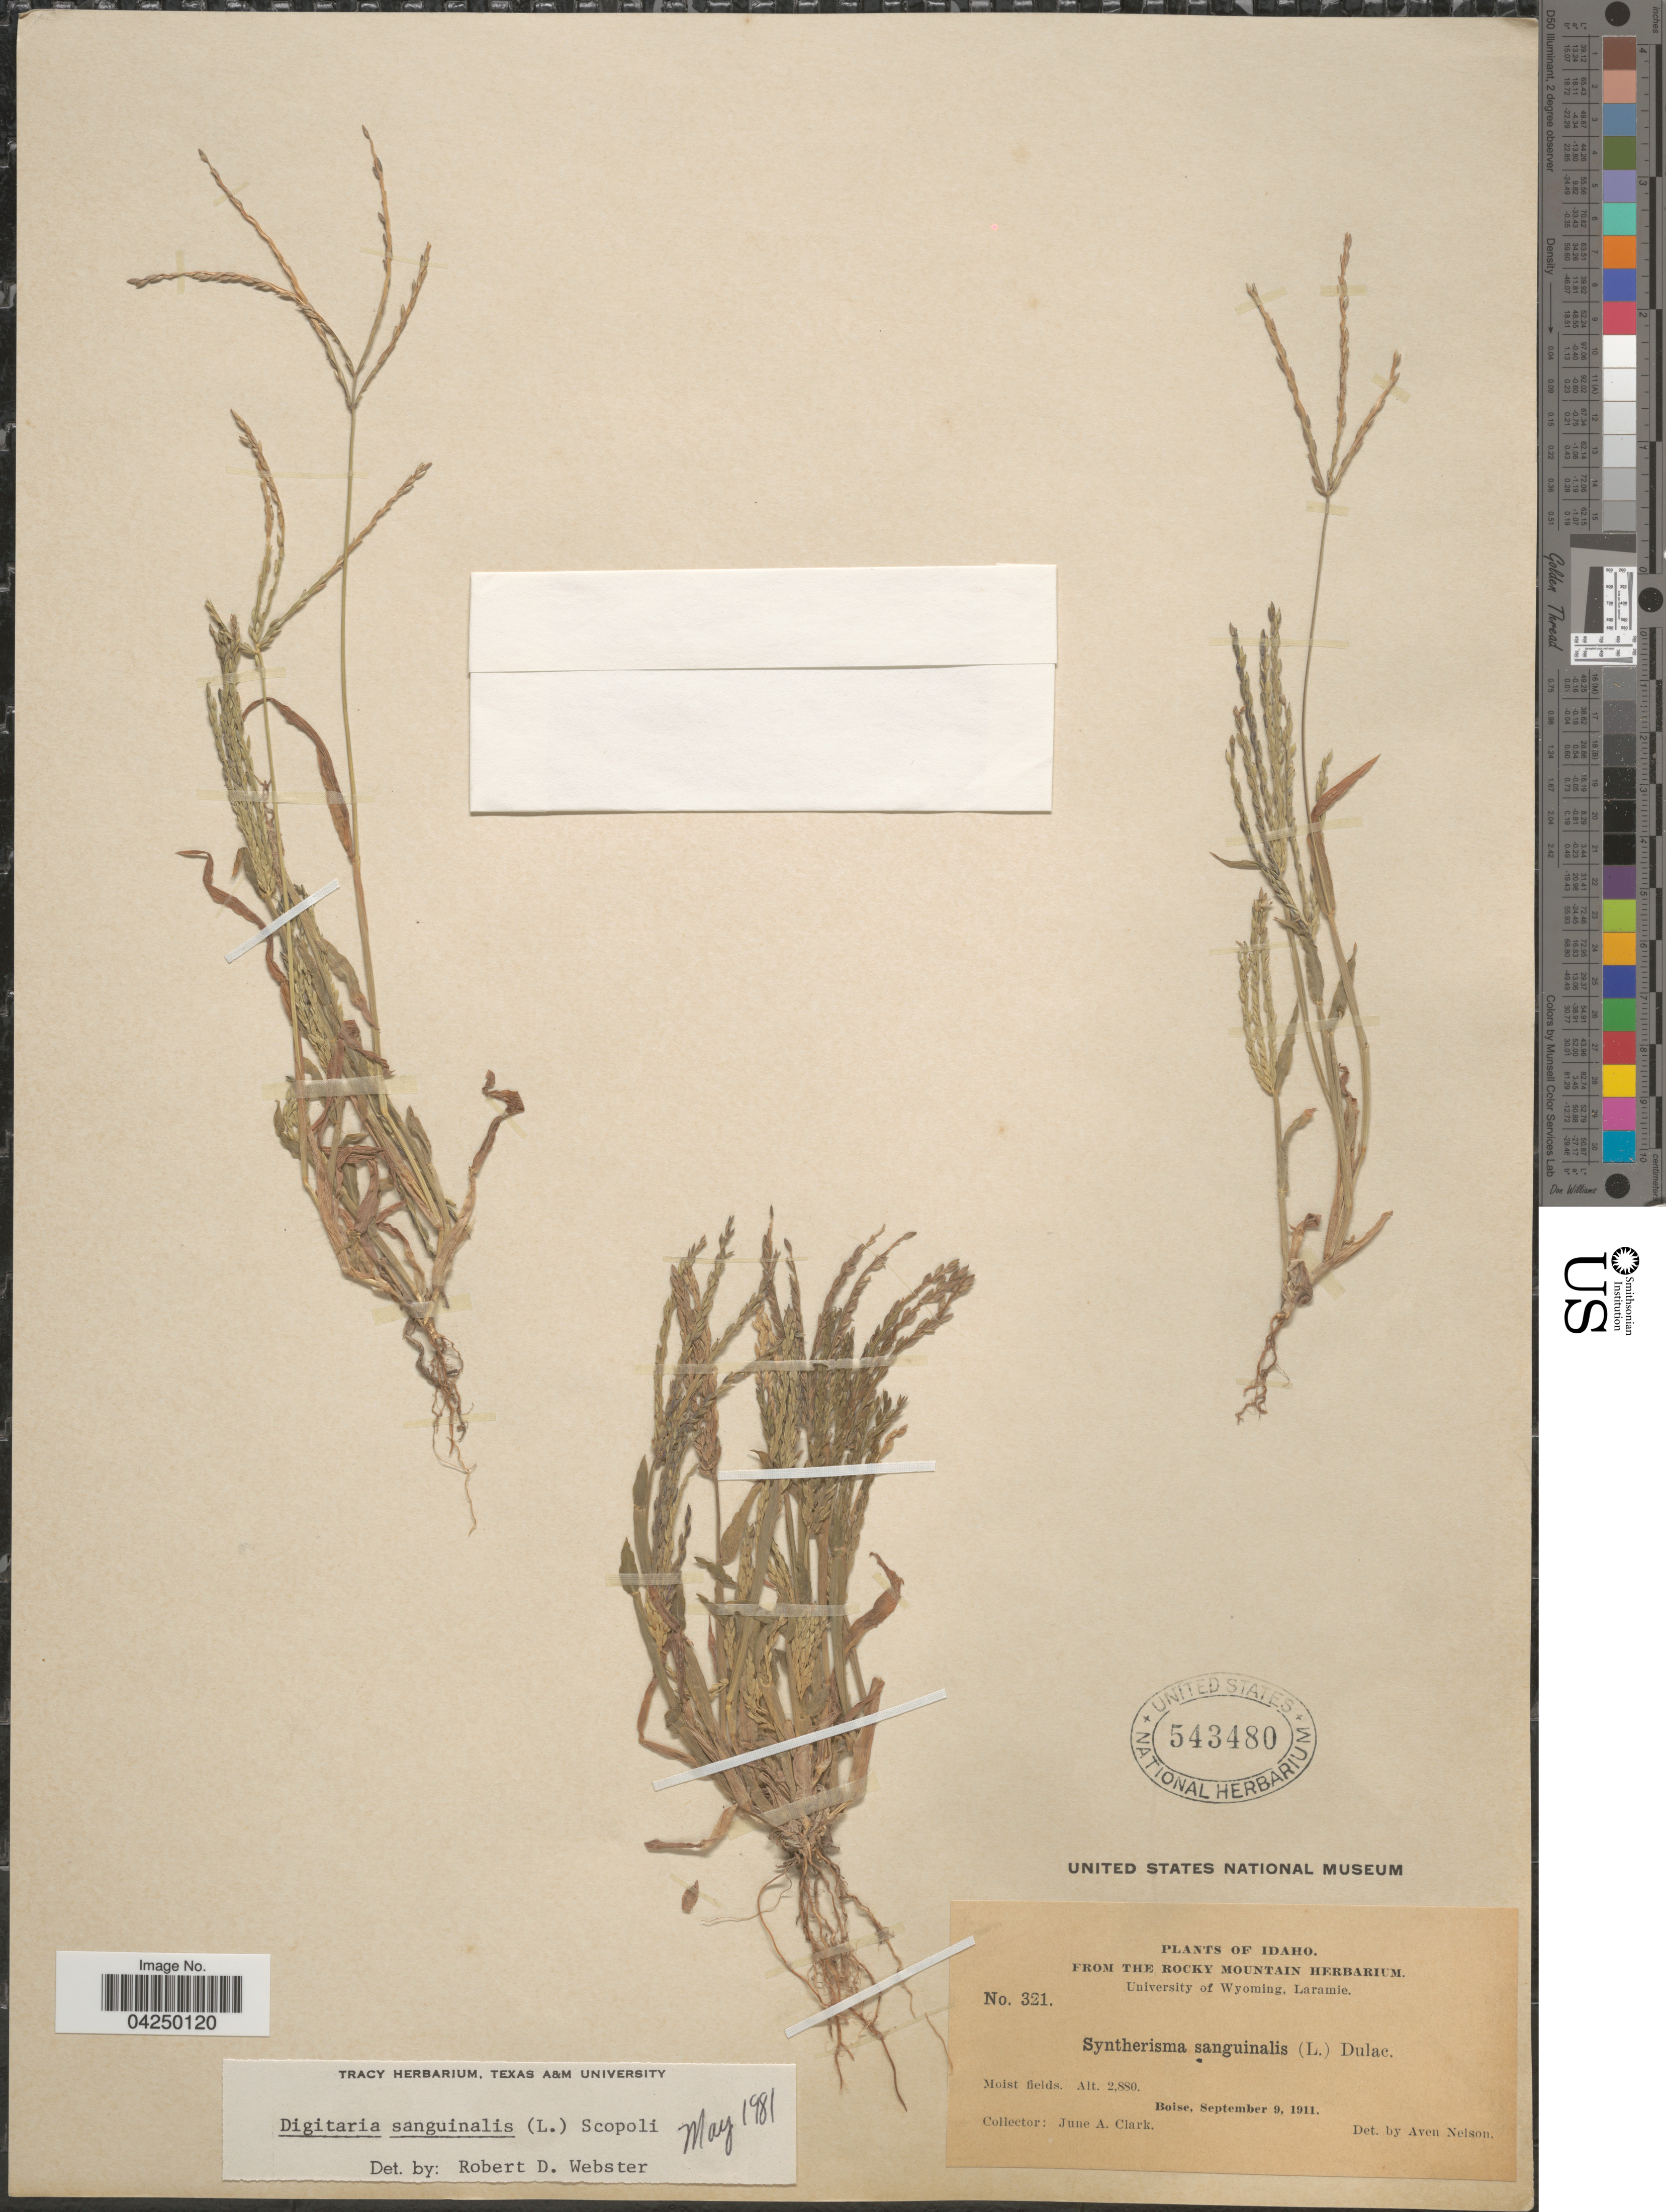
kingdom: Plantae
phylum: Tracheophyta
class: Liliopsida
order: Poales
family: Poaceae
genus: Digitaria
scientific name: Digitaria sanguinalis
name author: (L.) Scop.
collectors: J. A. Clark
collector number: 321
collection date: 1911-09-09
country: United States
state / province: Idaho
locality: Moist fields. Boise.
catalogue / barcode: US 543480